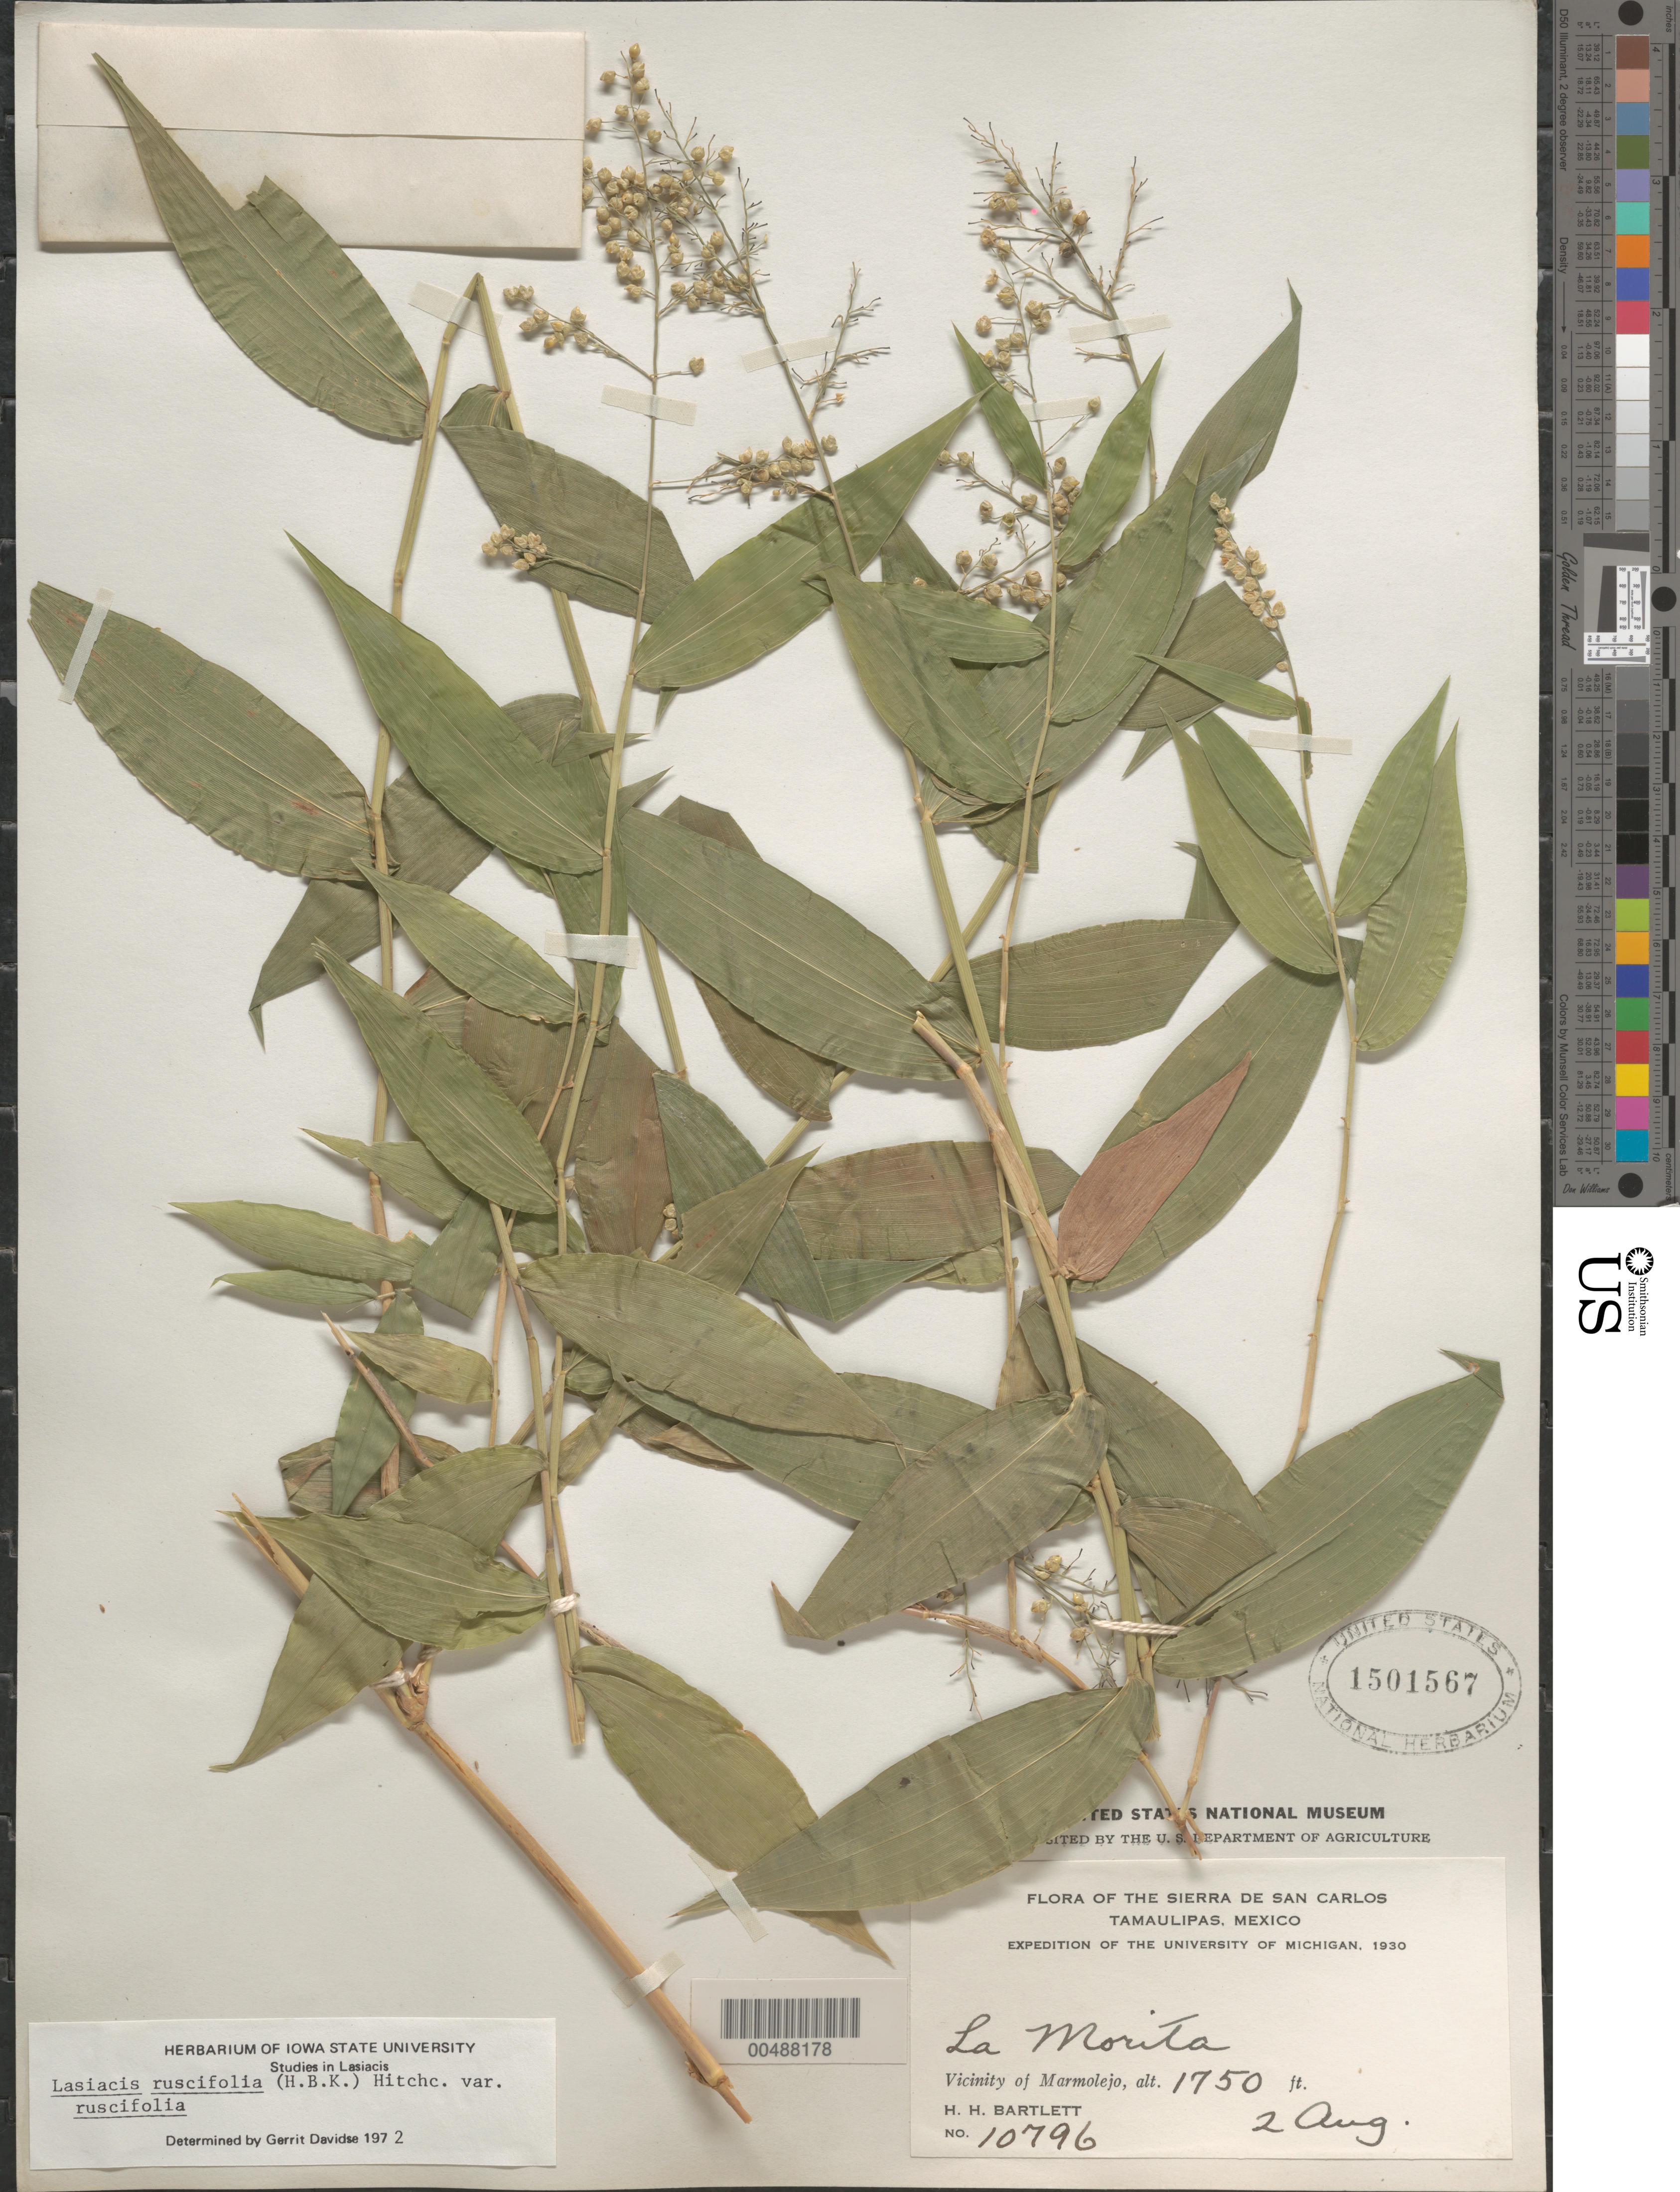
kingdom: Plantae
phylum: Tracheophyta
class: Liliopsida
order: Poales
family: Poaceae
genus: Lasiacis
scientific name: Lasiacis ruscifolia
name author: (Kunth) Hitchc.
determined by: Davidse, Gerrit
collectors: H. H. Bartlett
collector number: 10796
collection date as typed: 2 Aug 1930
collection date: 1930-08-02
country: Mexico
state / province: Tamaulipas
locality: Sierra de San Carlos, La Morita, vicinity of Marmolejo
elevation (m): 533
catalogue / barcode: US 1501567